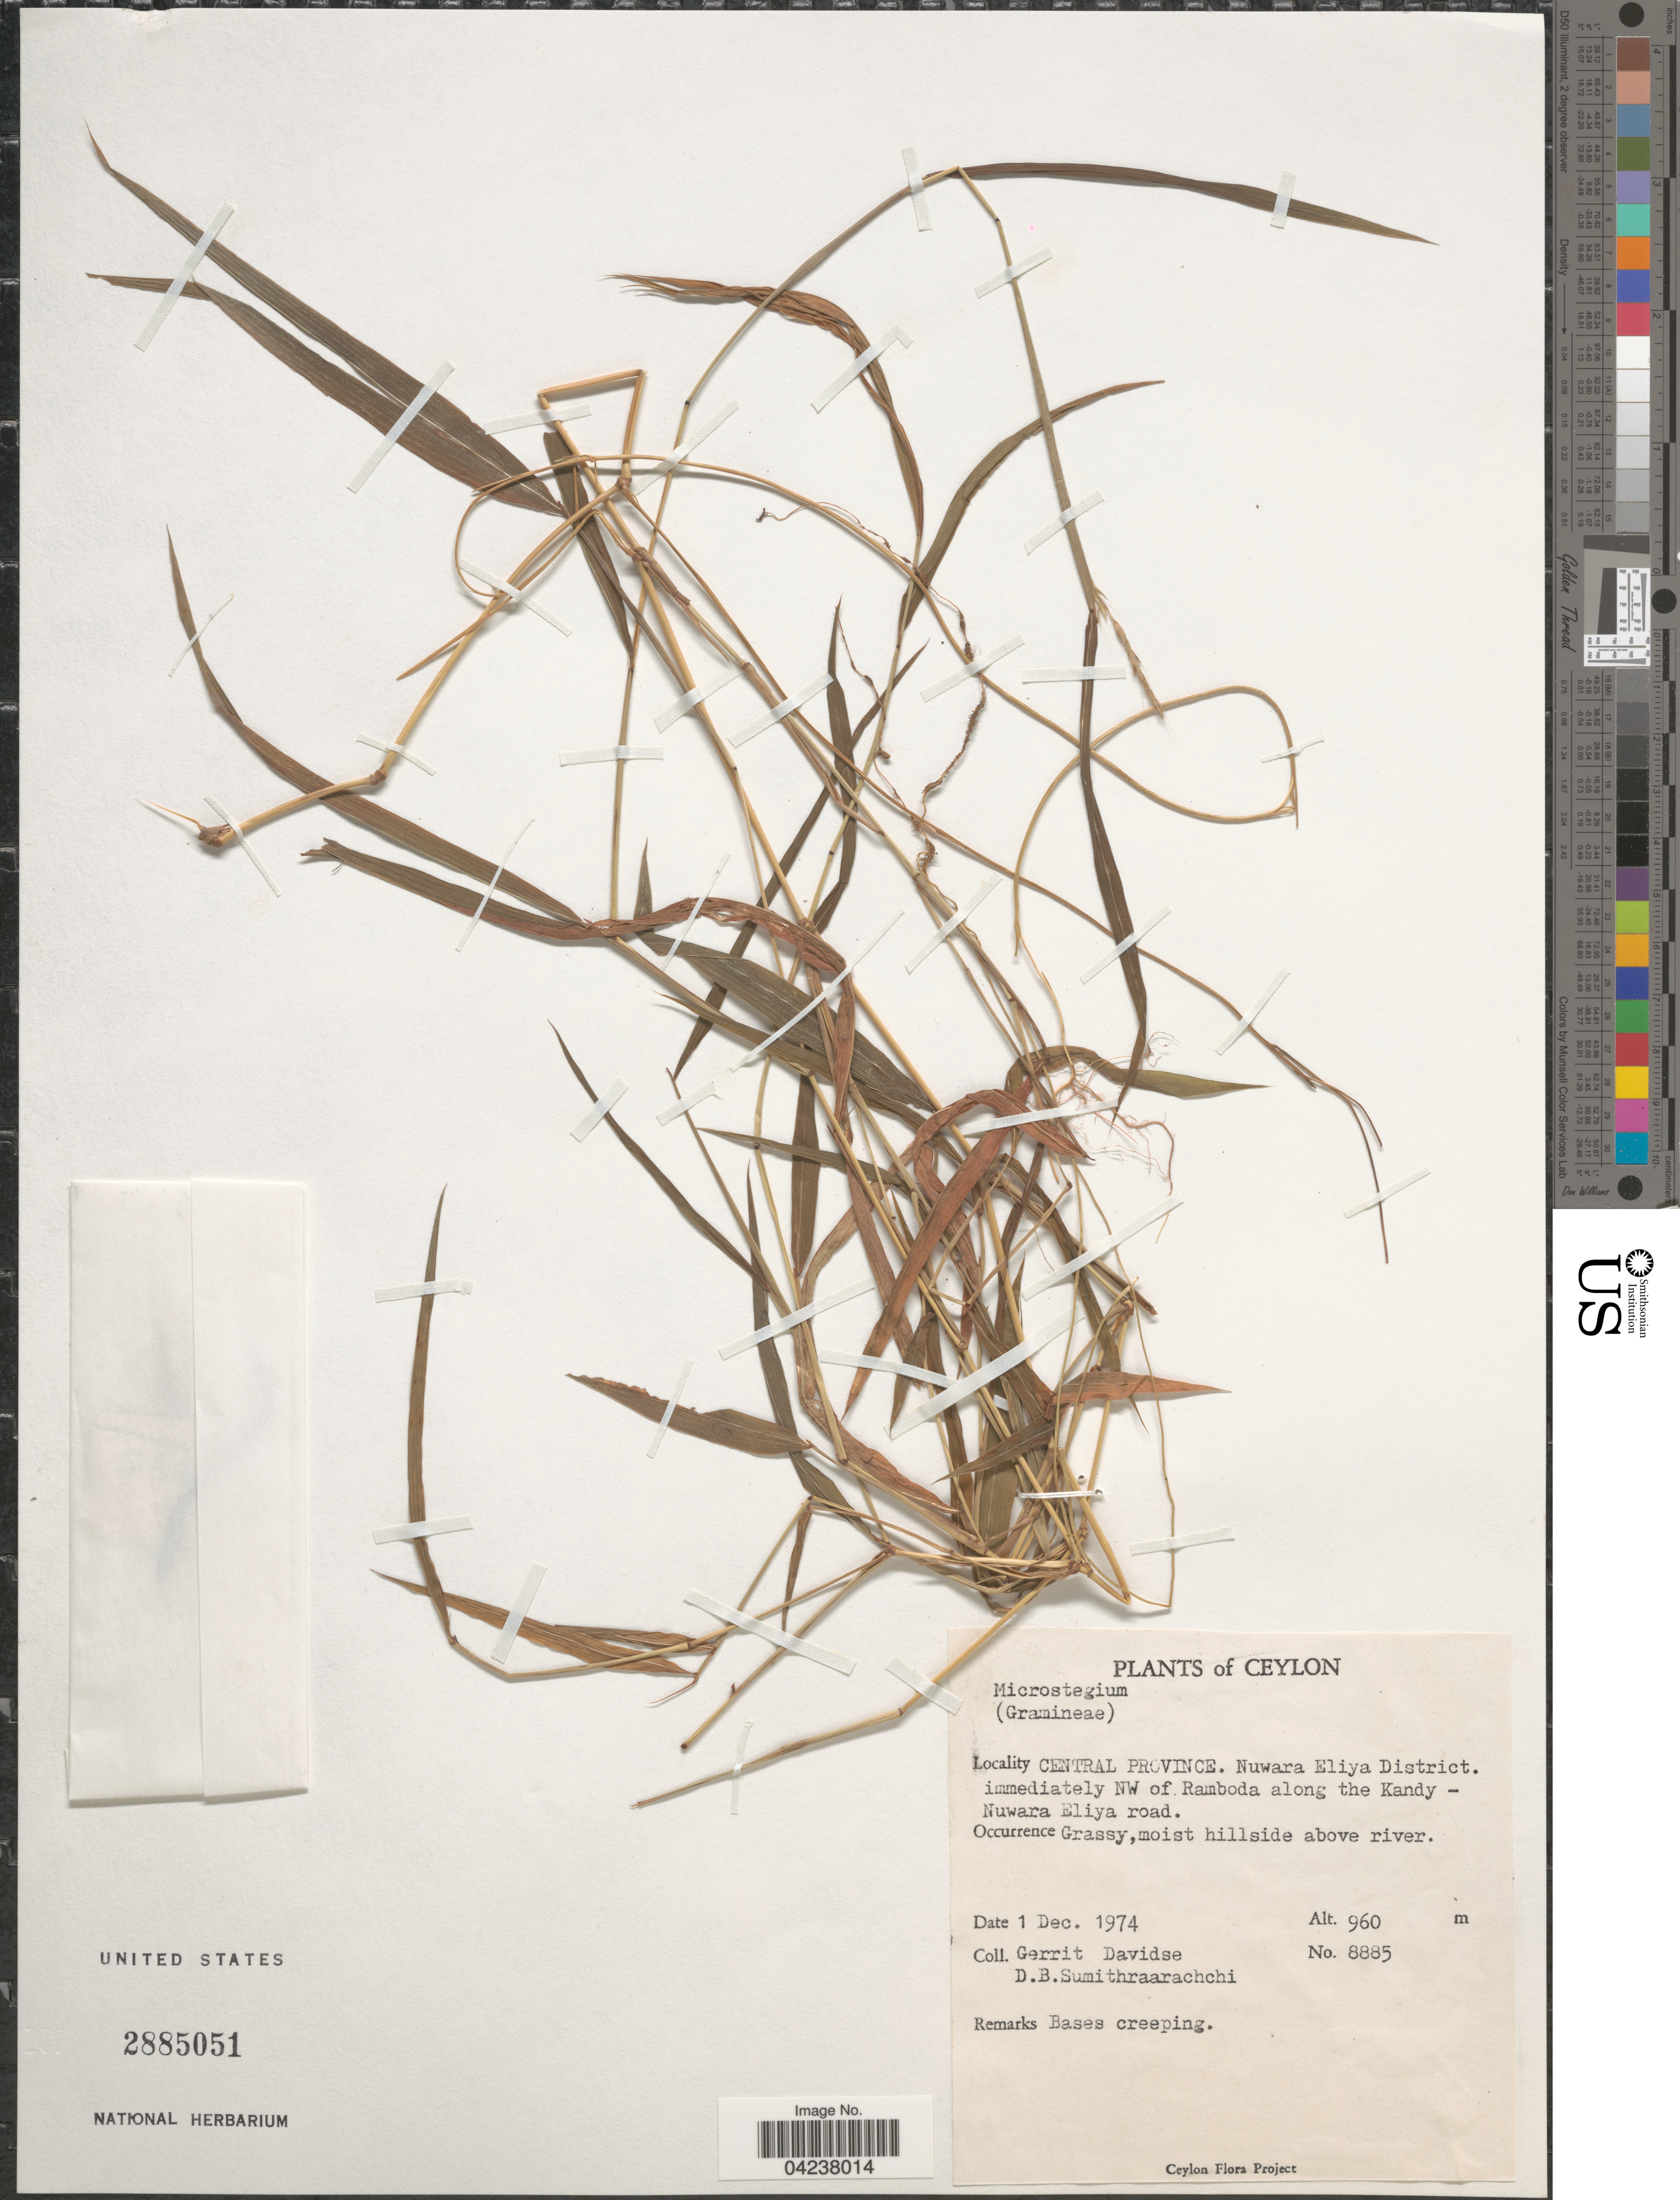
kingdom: Plantae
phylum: Tracheophyta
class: Liliopsida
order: Poales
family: Poaceae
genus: Microstegium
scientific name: Microstegium sp.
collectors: G. Davidse & D. B. Sumithraarachchi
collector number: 8885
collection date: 1974-12-01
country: Sri Lanka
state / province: Central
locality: Ceylon. Nuwara Eliya District. Immediately NW of Ramboda along the Kandy-Nuwara Eliya road.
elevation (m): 960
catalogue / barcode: US 2885051